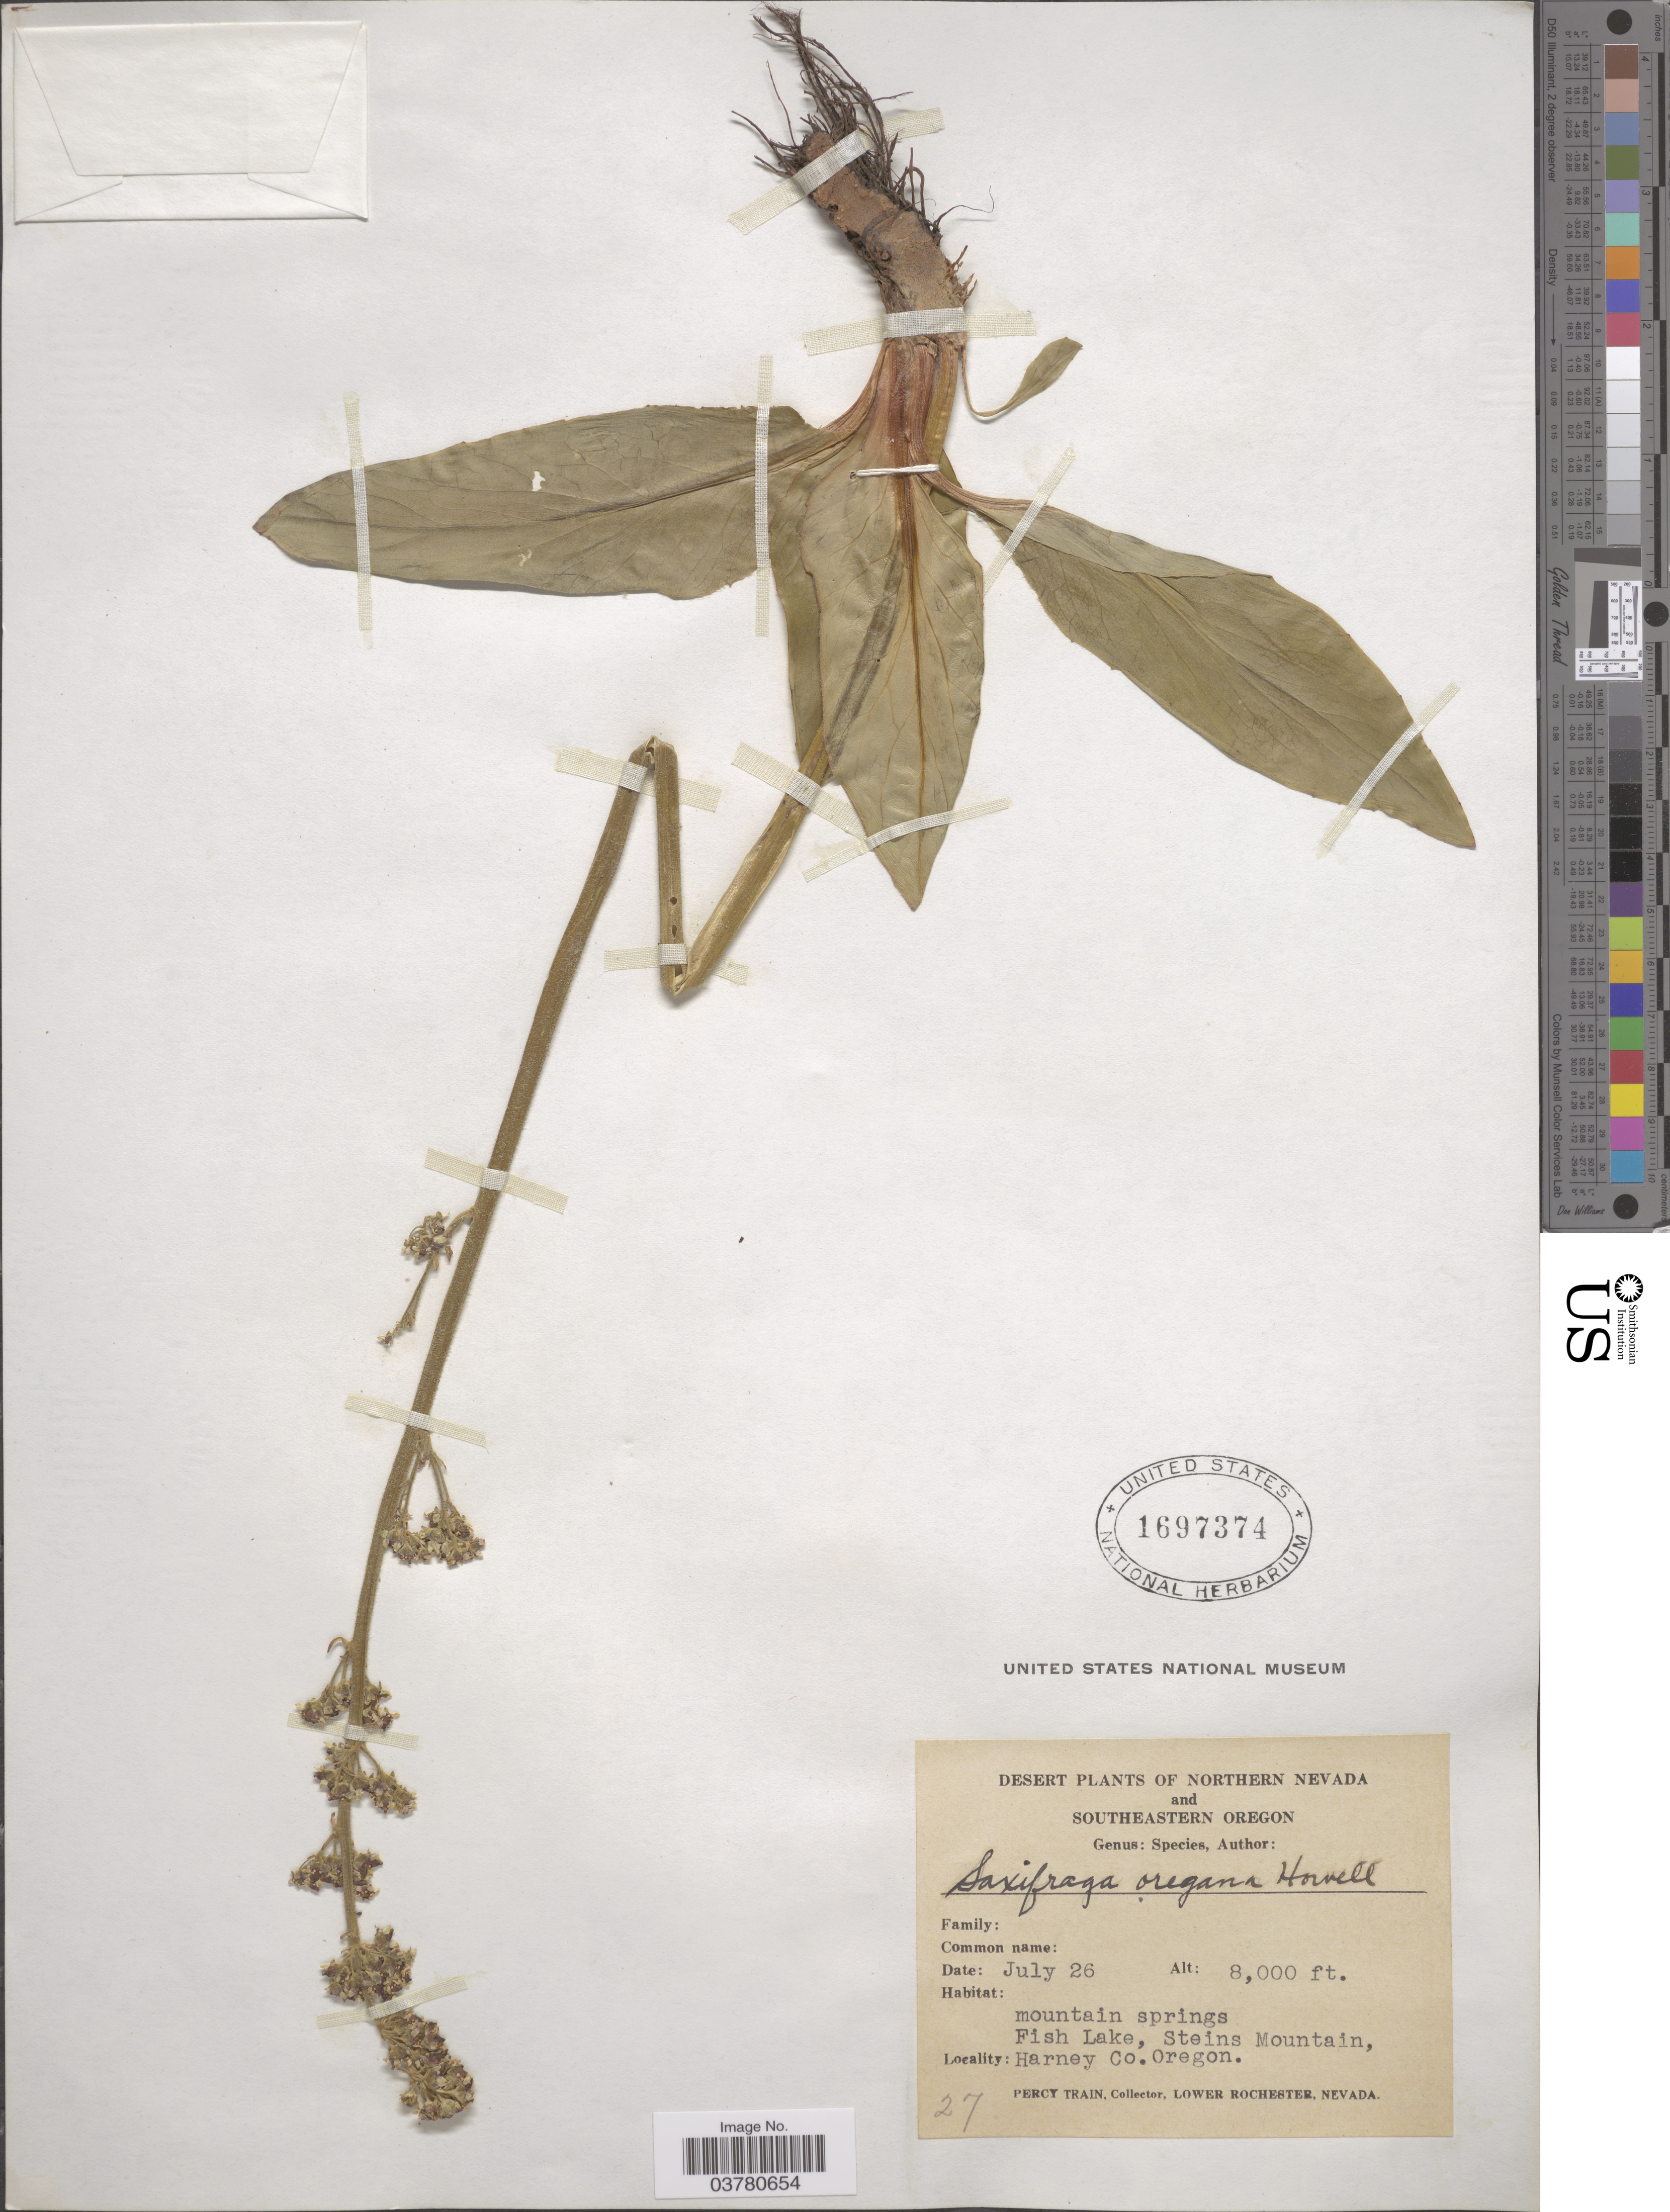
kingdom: Plantae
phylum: Tracheophyta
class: Magnoliopsida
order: Saxifragales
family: Saxifragaceae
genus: Micranthes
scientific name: Micranthes oregana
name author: (Howell) Small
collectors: P. Train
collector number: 27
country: United States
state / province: Nevada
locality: Northern Nevada and Southeastern Oregon. Mountain springs Fish Lake, Steins Mountain, Harney Co.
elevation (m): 2438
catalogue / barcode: US 1697374